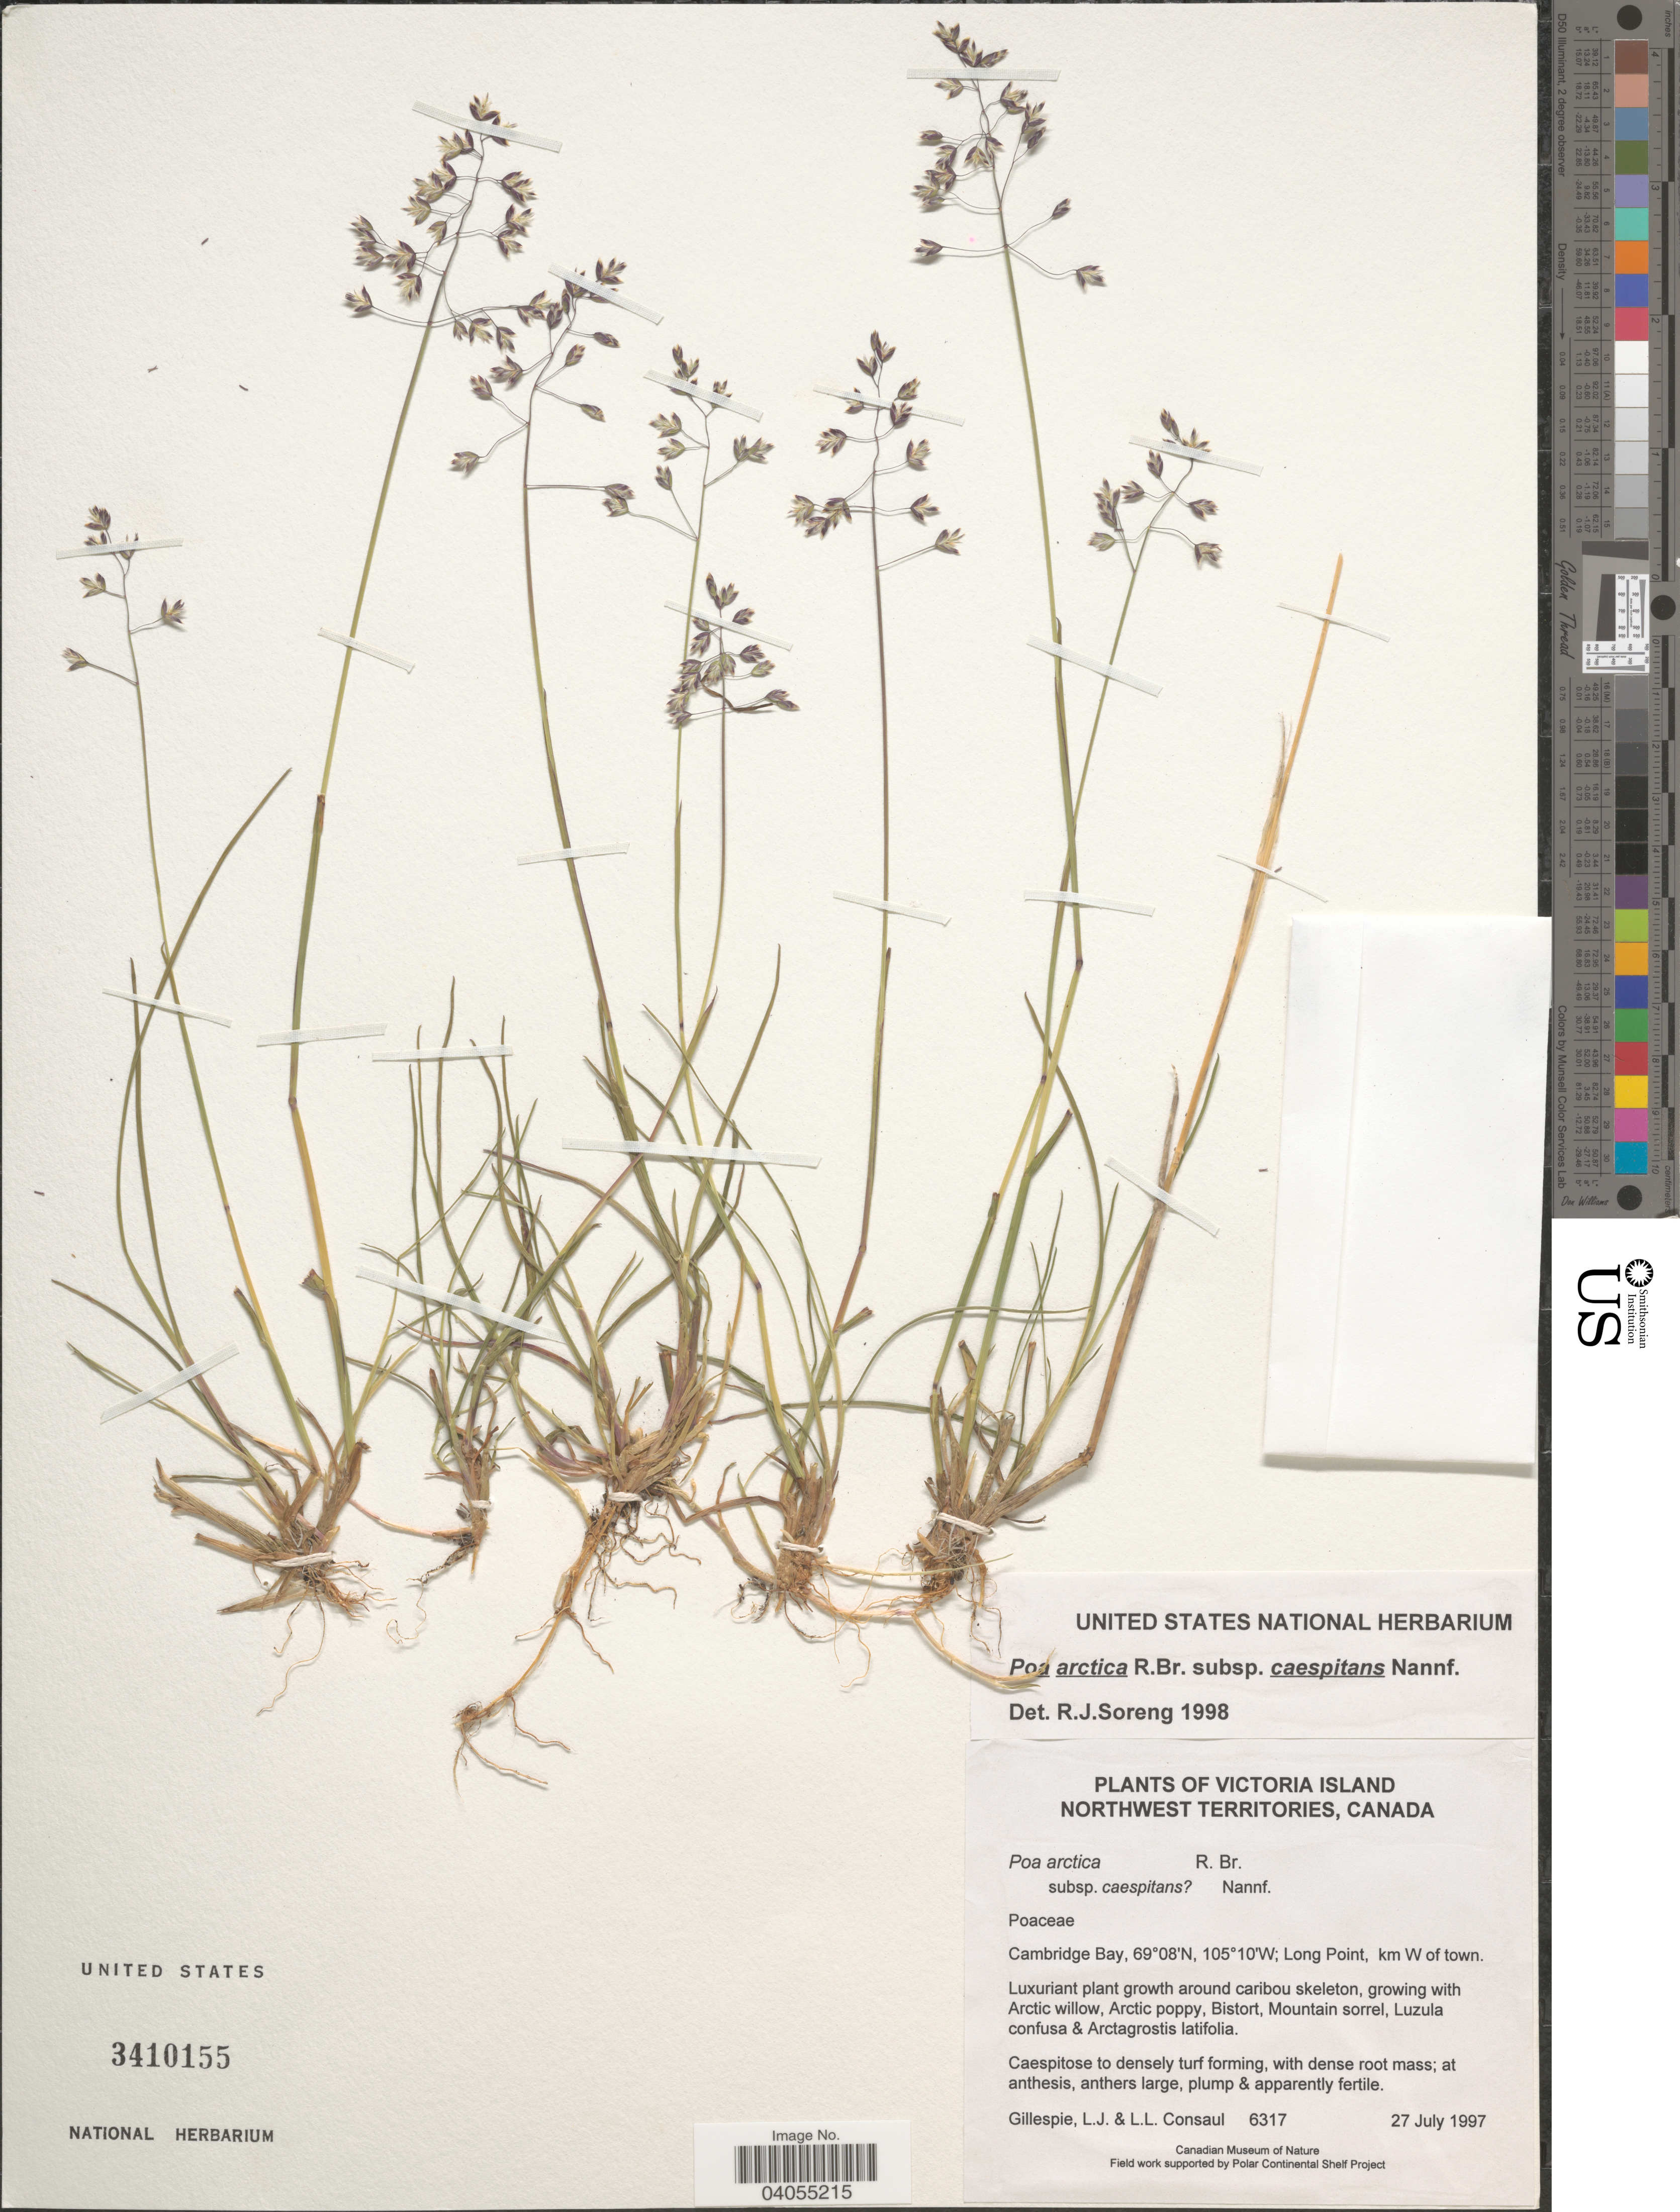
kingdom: Plantae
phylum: Tracheophyta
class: Liliopsida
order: Poales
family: Poaceae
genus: Poa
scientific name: Poa arctica subsp. caespitans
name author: Simmons ex Nannf.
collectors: L. Gillespie & L. Consaul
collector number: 6317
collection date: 1997-07-27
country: Canada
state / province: Northwest Territories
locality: Victoria Island. Cambridge Bay, Long Point, km W of town.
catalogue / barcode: US 3410155